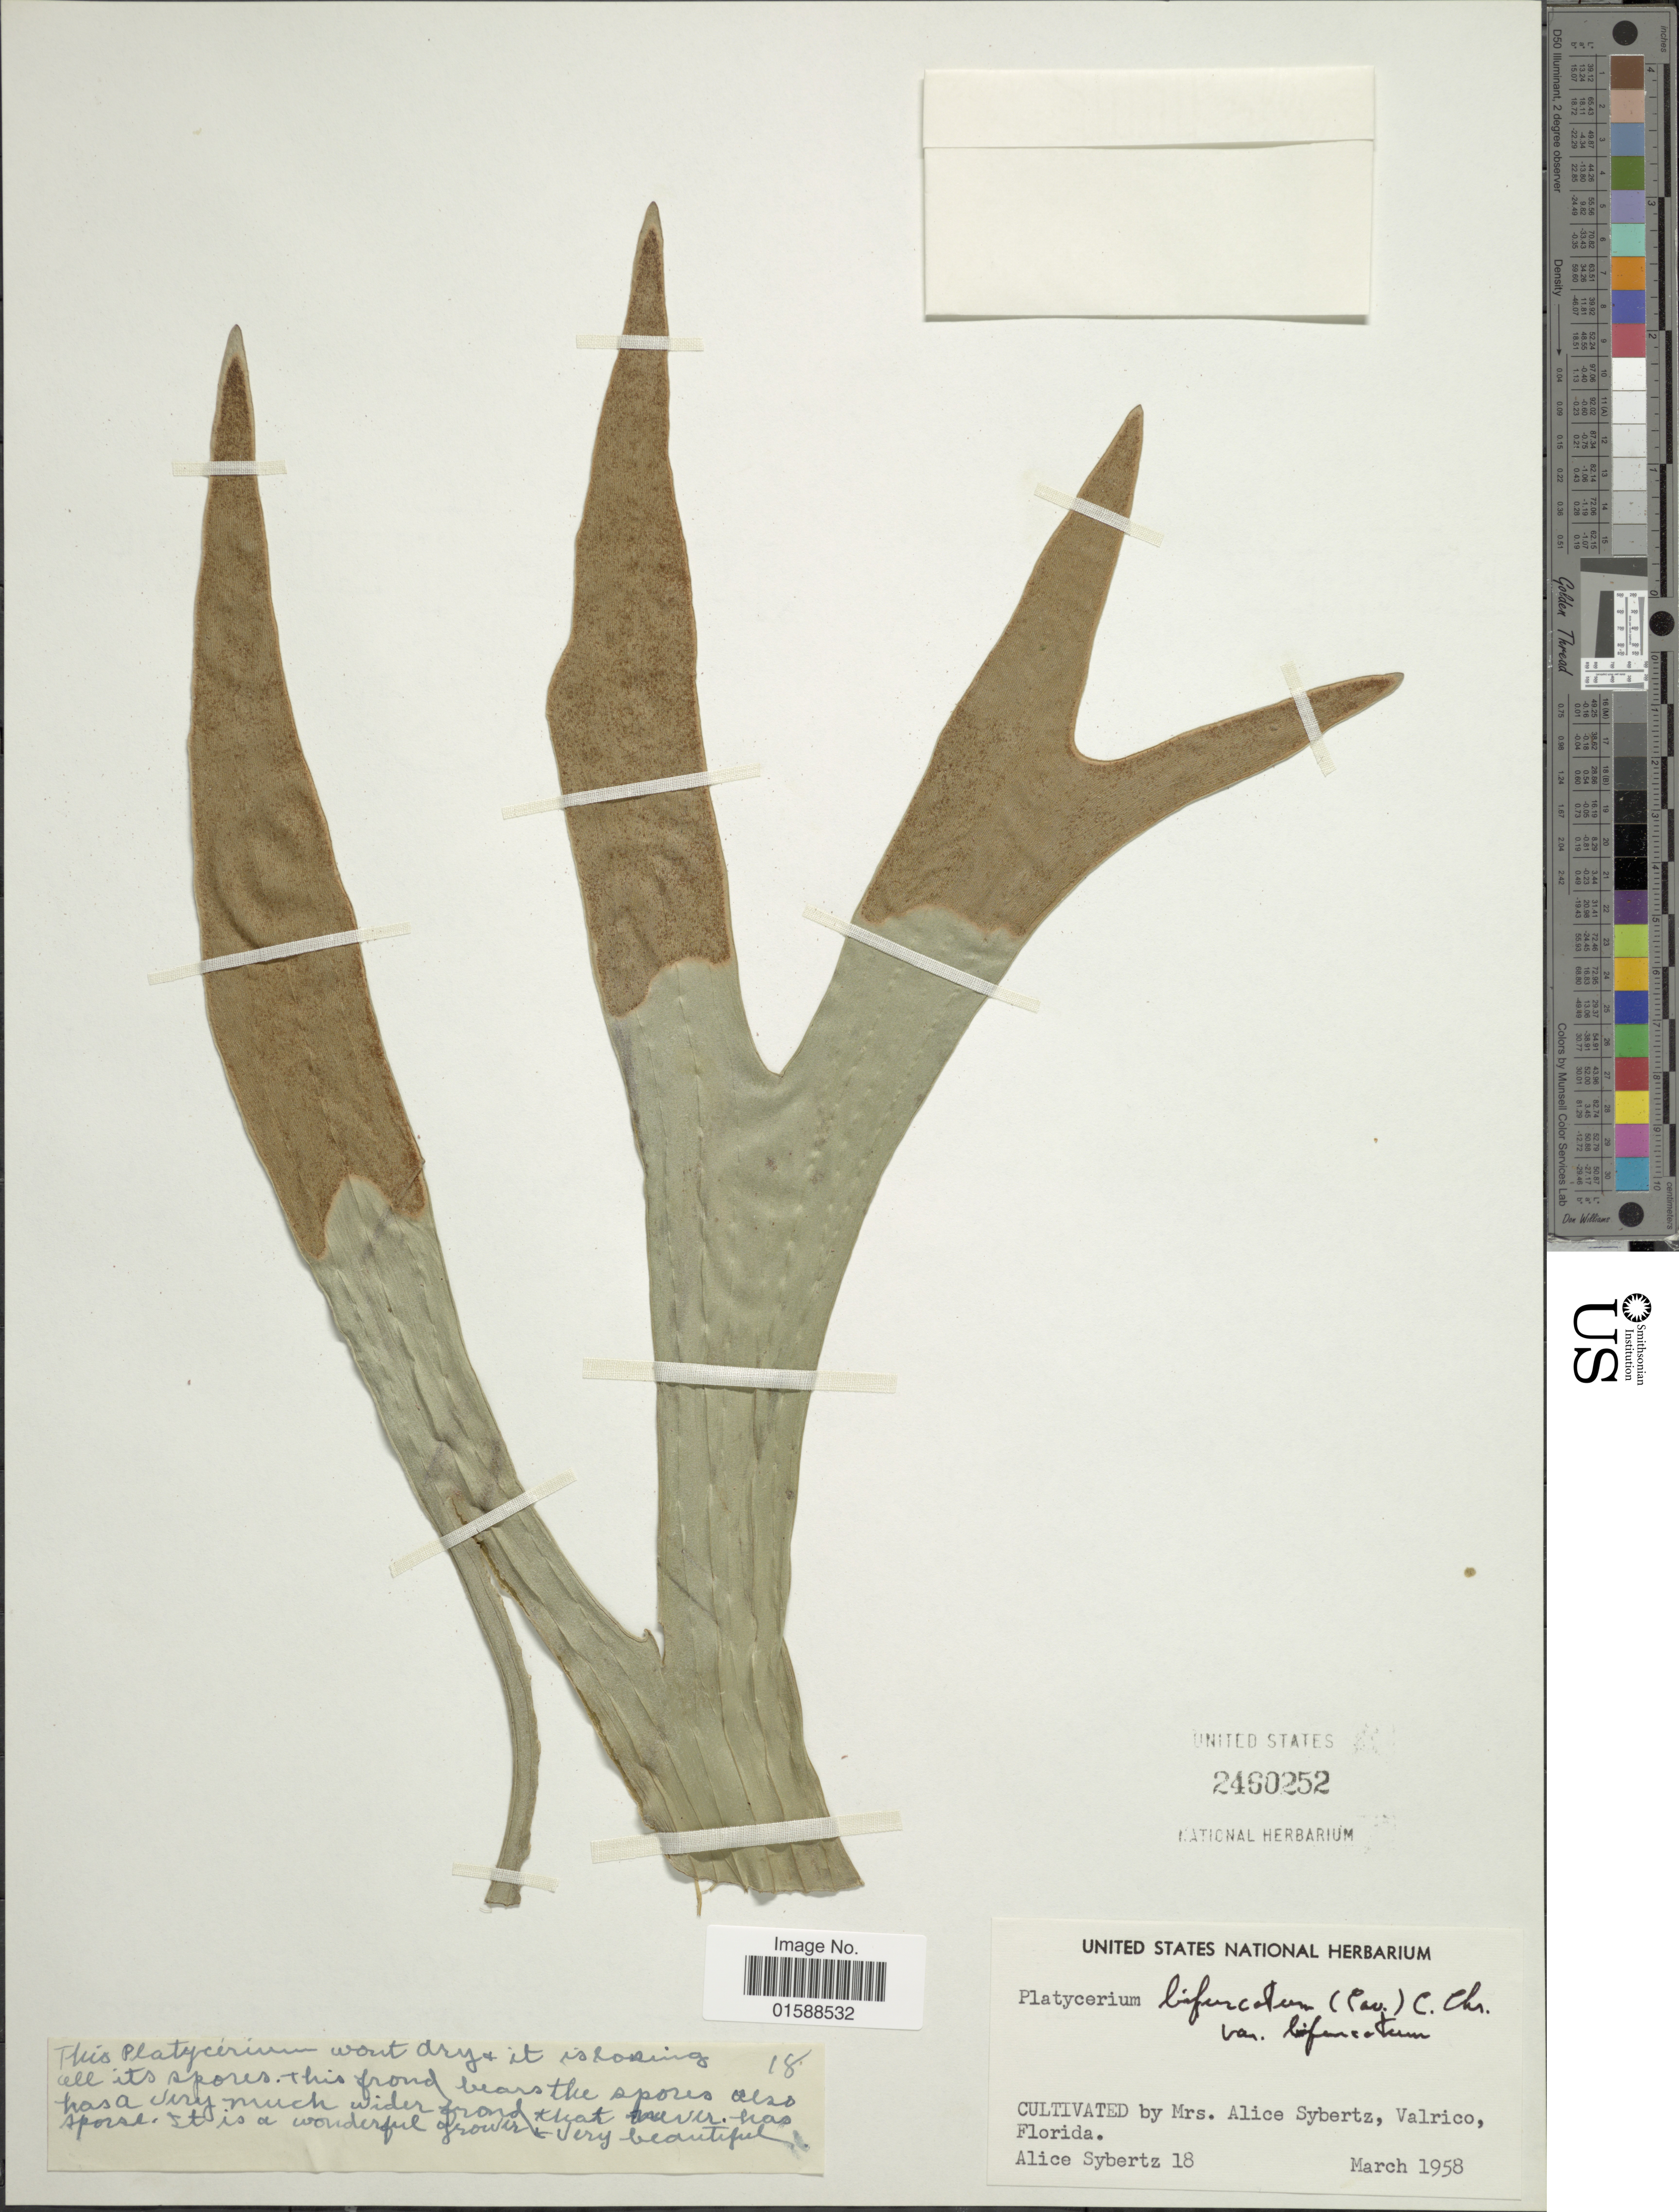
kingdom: Plantae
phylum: Tracheophyta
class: Polypodiopsida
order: Polypodiales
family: Polypodiaceae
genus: Platycerium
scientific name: Platycerium bifurcatum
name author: (Cav.) C. Chr.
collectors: A. Sybertz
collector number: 18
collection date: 1958-03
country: United States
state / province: Florida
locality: Valrico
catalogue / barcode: US 2460252